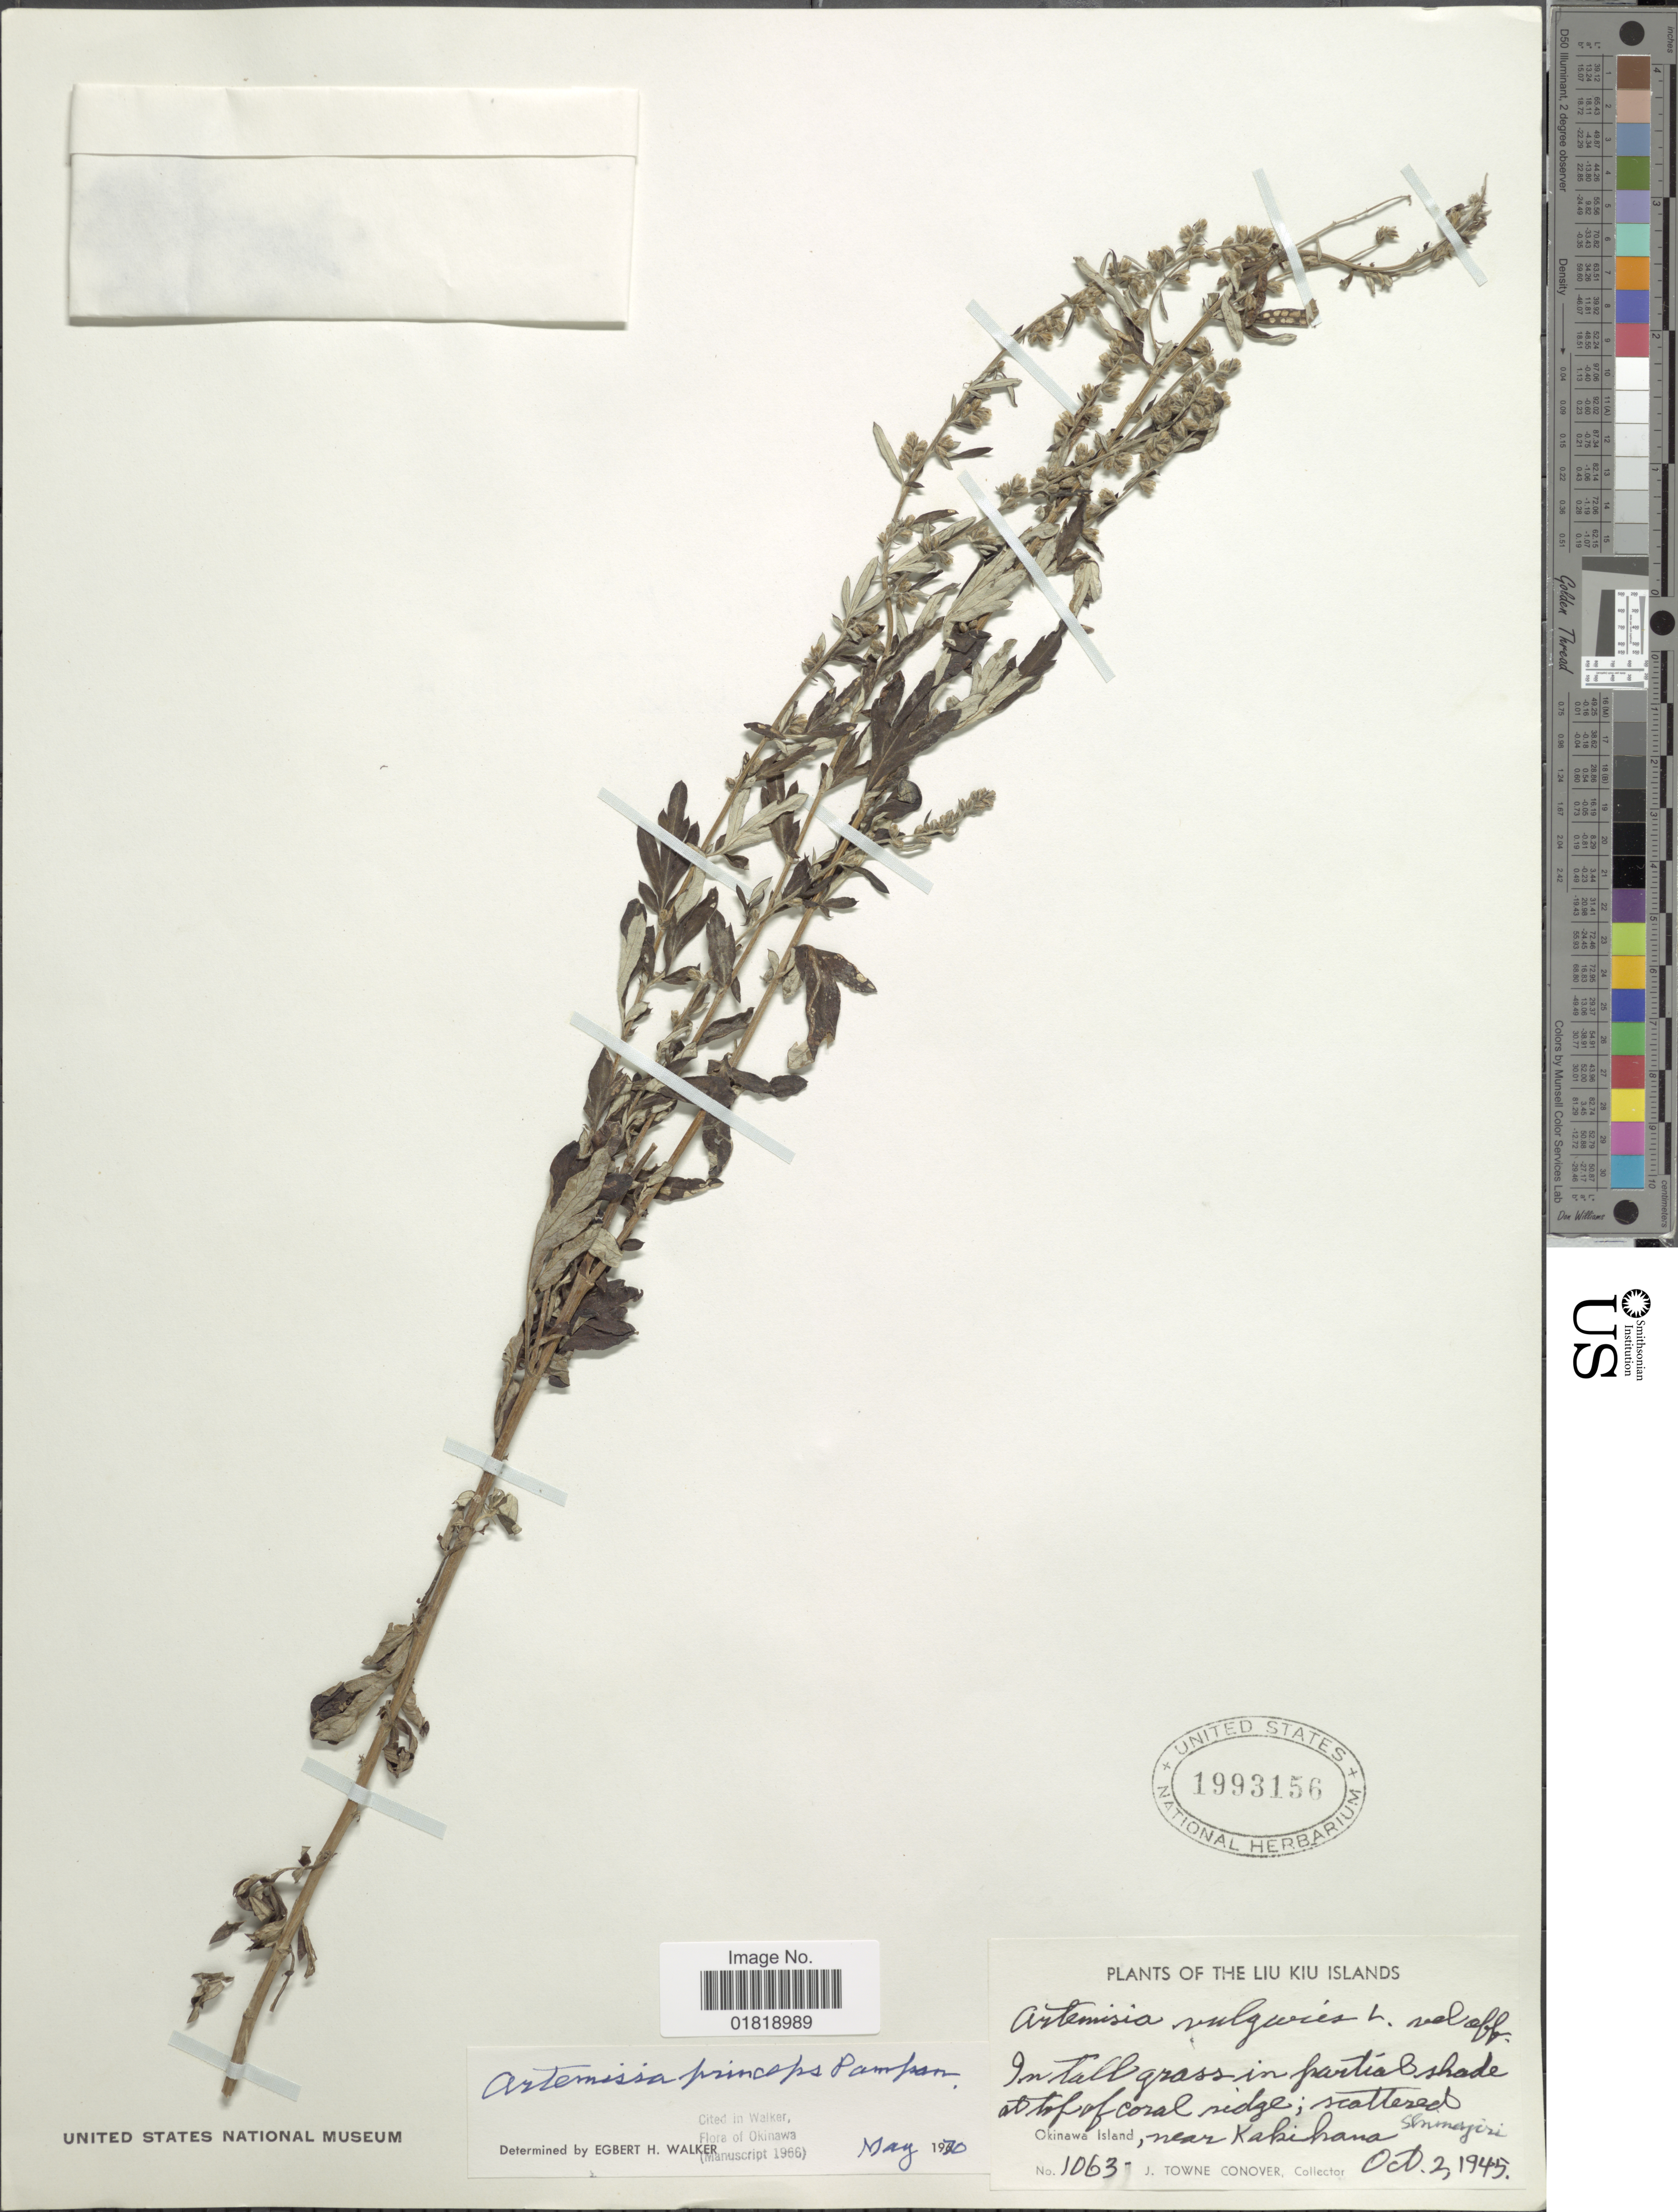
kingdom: Plantae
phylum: Tracheophyta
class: Magnoliopsida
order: Asterales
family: Asteraceae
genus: Artemisia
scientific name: Artemisia princeps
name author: Pamp.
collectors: J. T. Conover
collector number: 1063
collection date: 1945-10-02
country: Japan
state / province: Okinawa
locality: Okinawa Island, near Kakihana, Shimajiri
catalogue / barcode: US 1993156